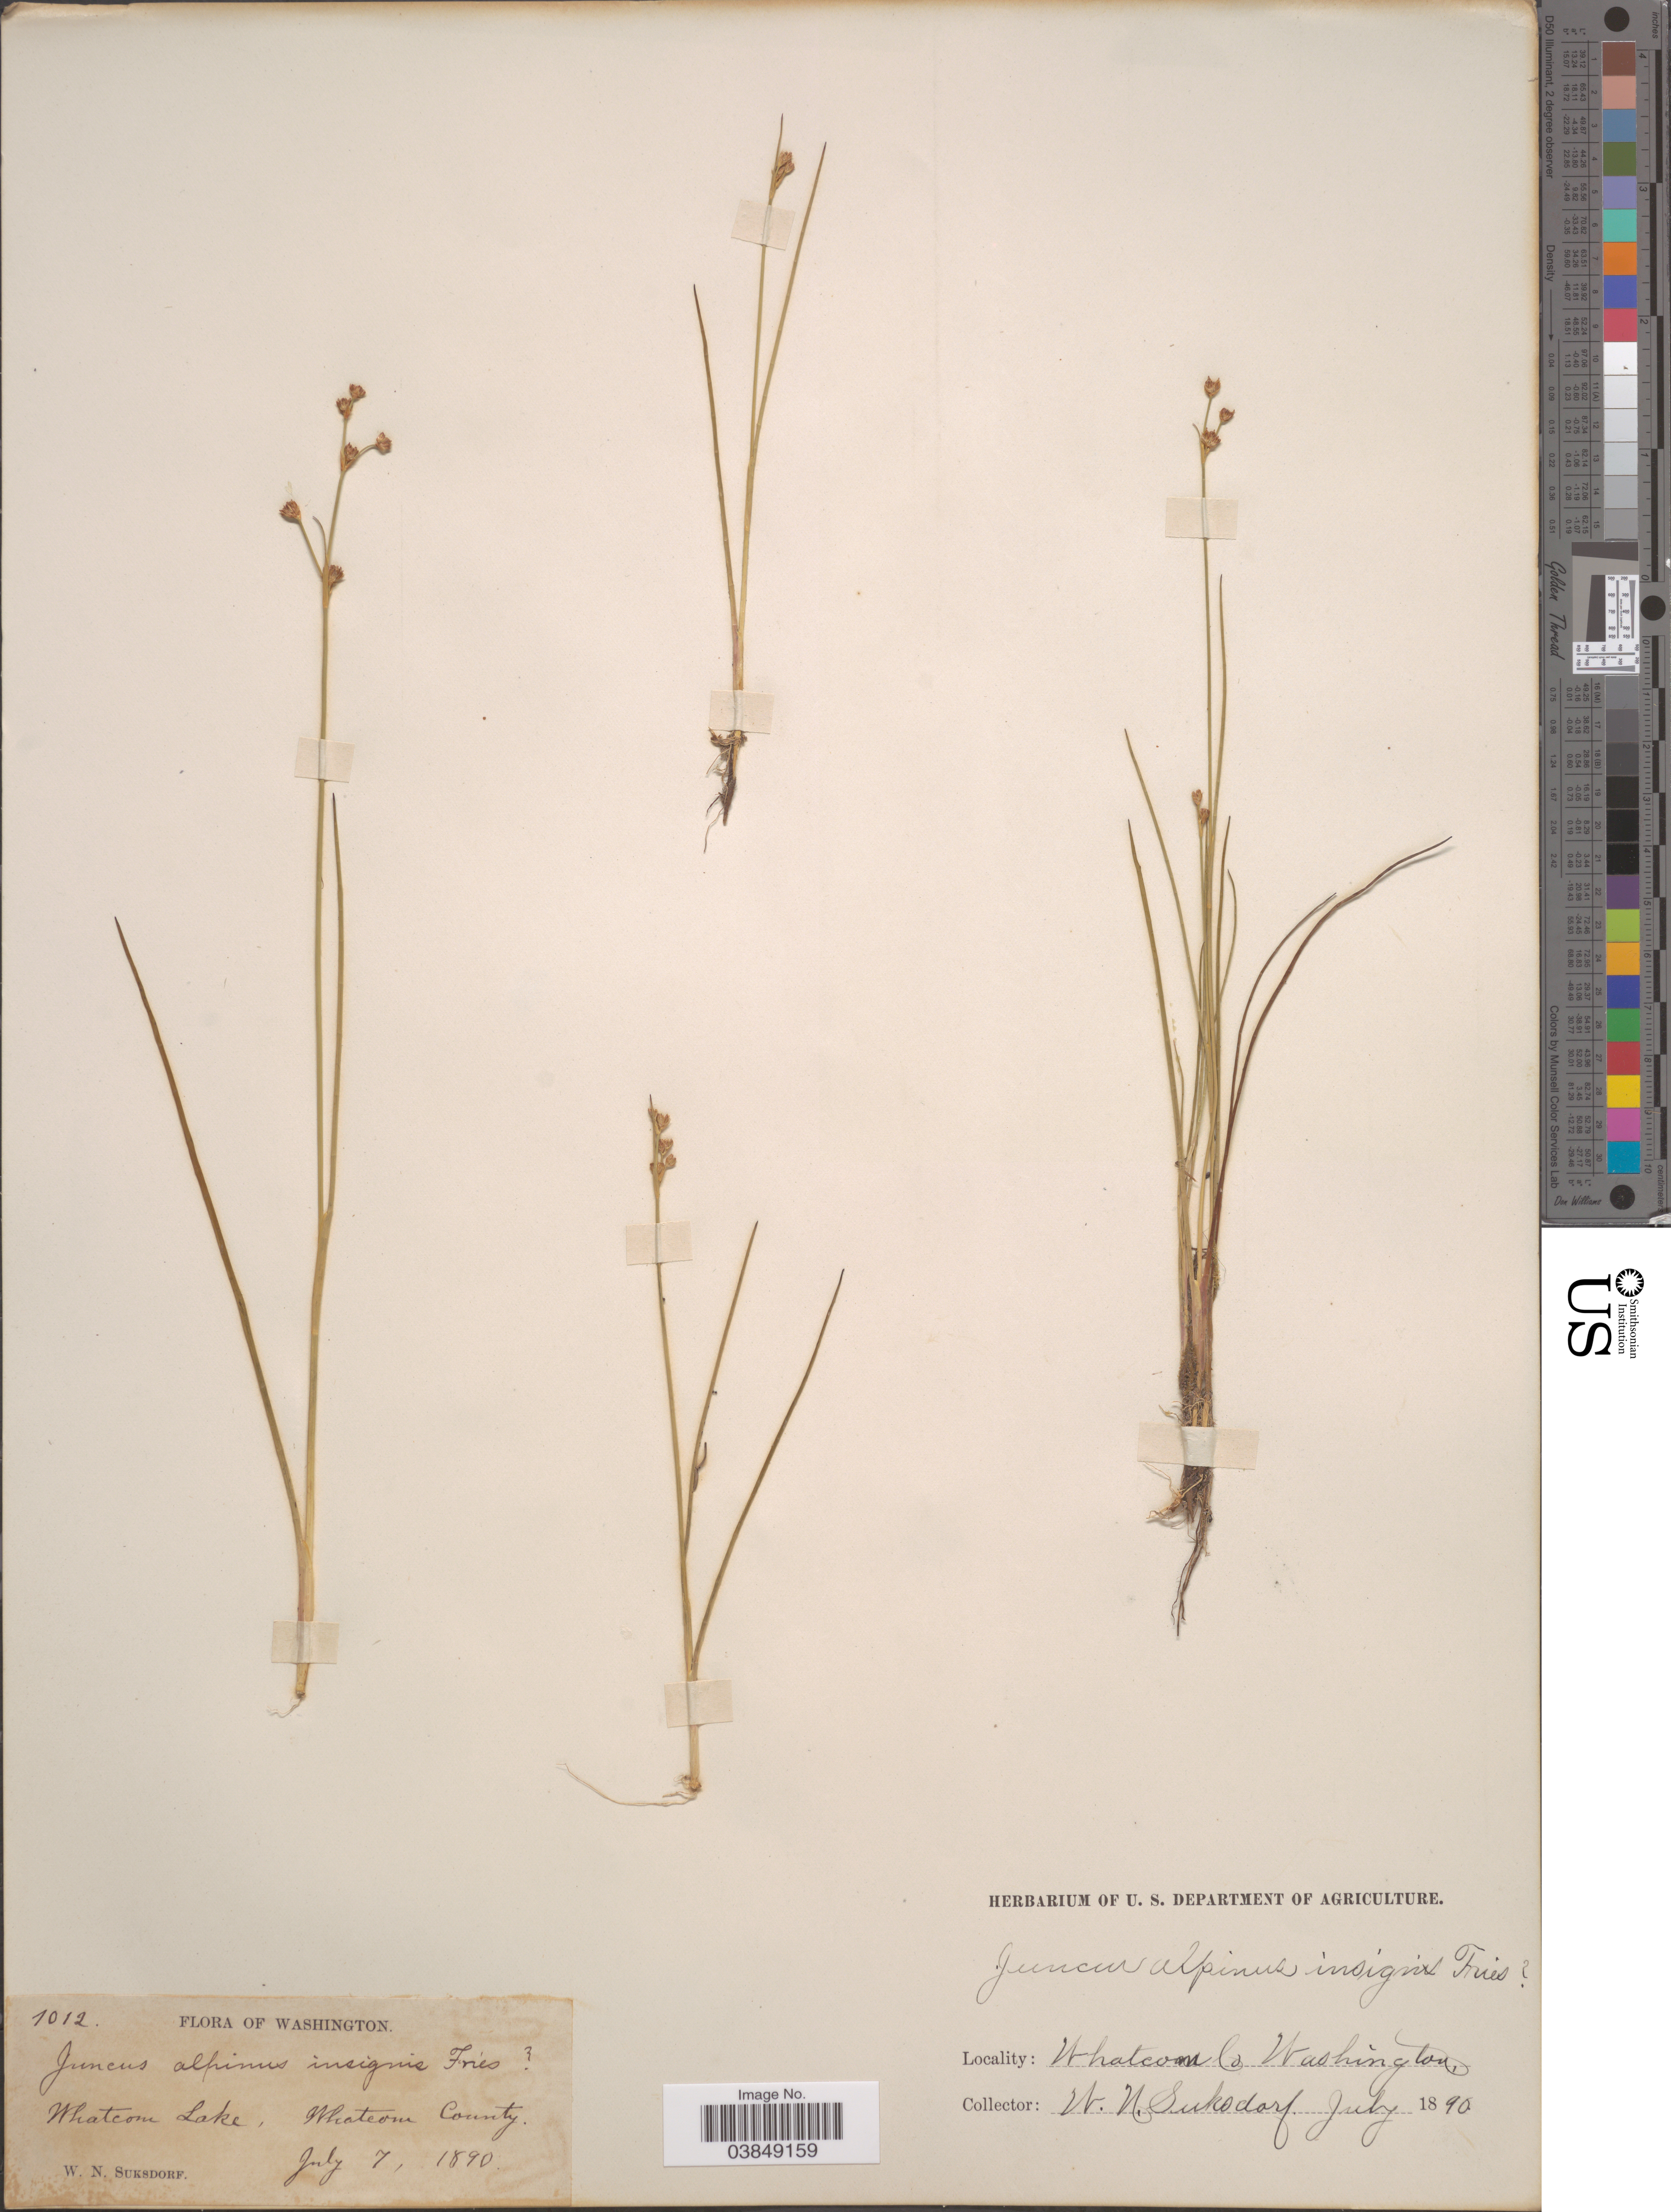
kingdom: Plantae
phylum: Tracheophyta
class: Liliopsida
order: Poales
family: Juncaceae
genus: Juncus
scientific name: Juncus alpinus var. rariflorus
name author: (Hartm.) Hartm.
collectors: W. N. Suksdorf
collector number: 1012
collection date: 1890-07-07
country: United States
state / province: Washington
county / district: Whatcom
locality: Whatcom Co. Whatcom County.